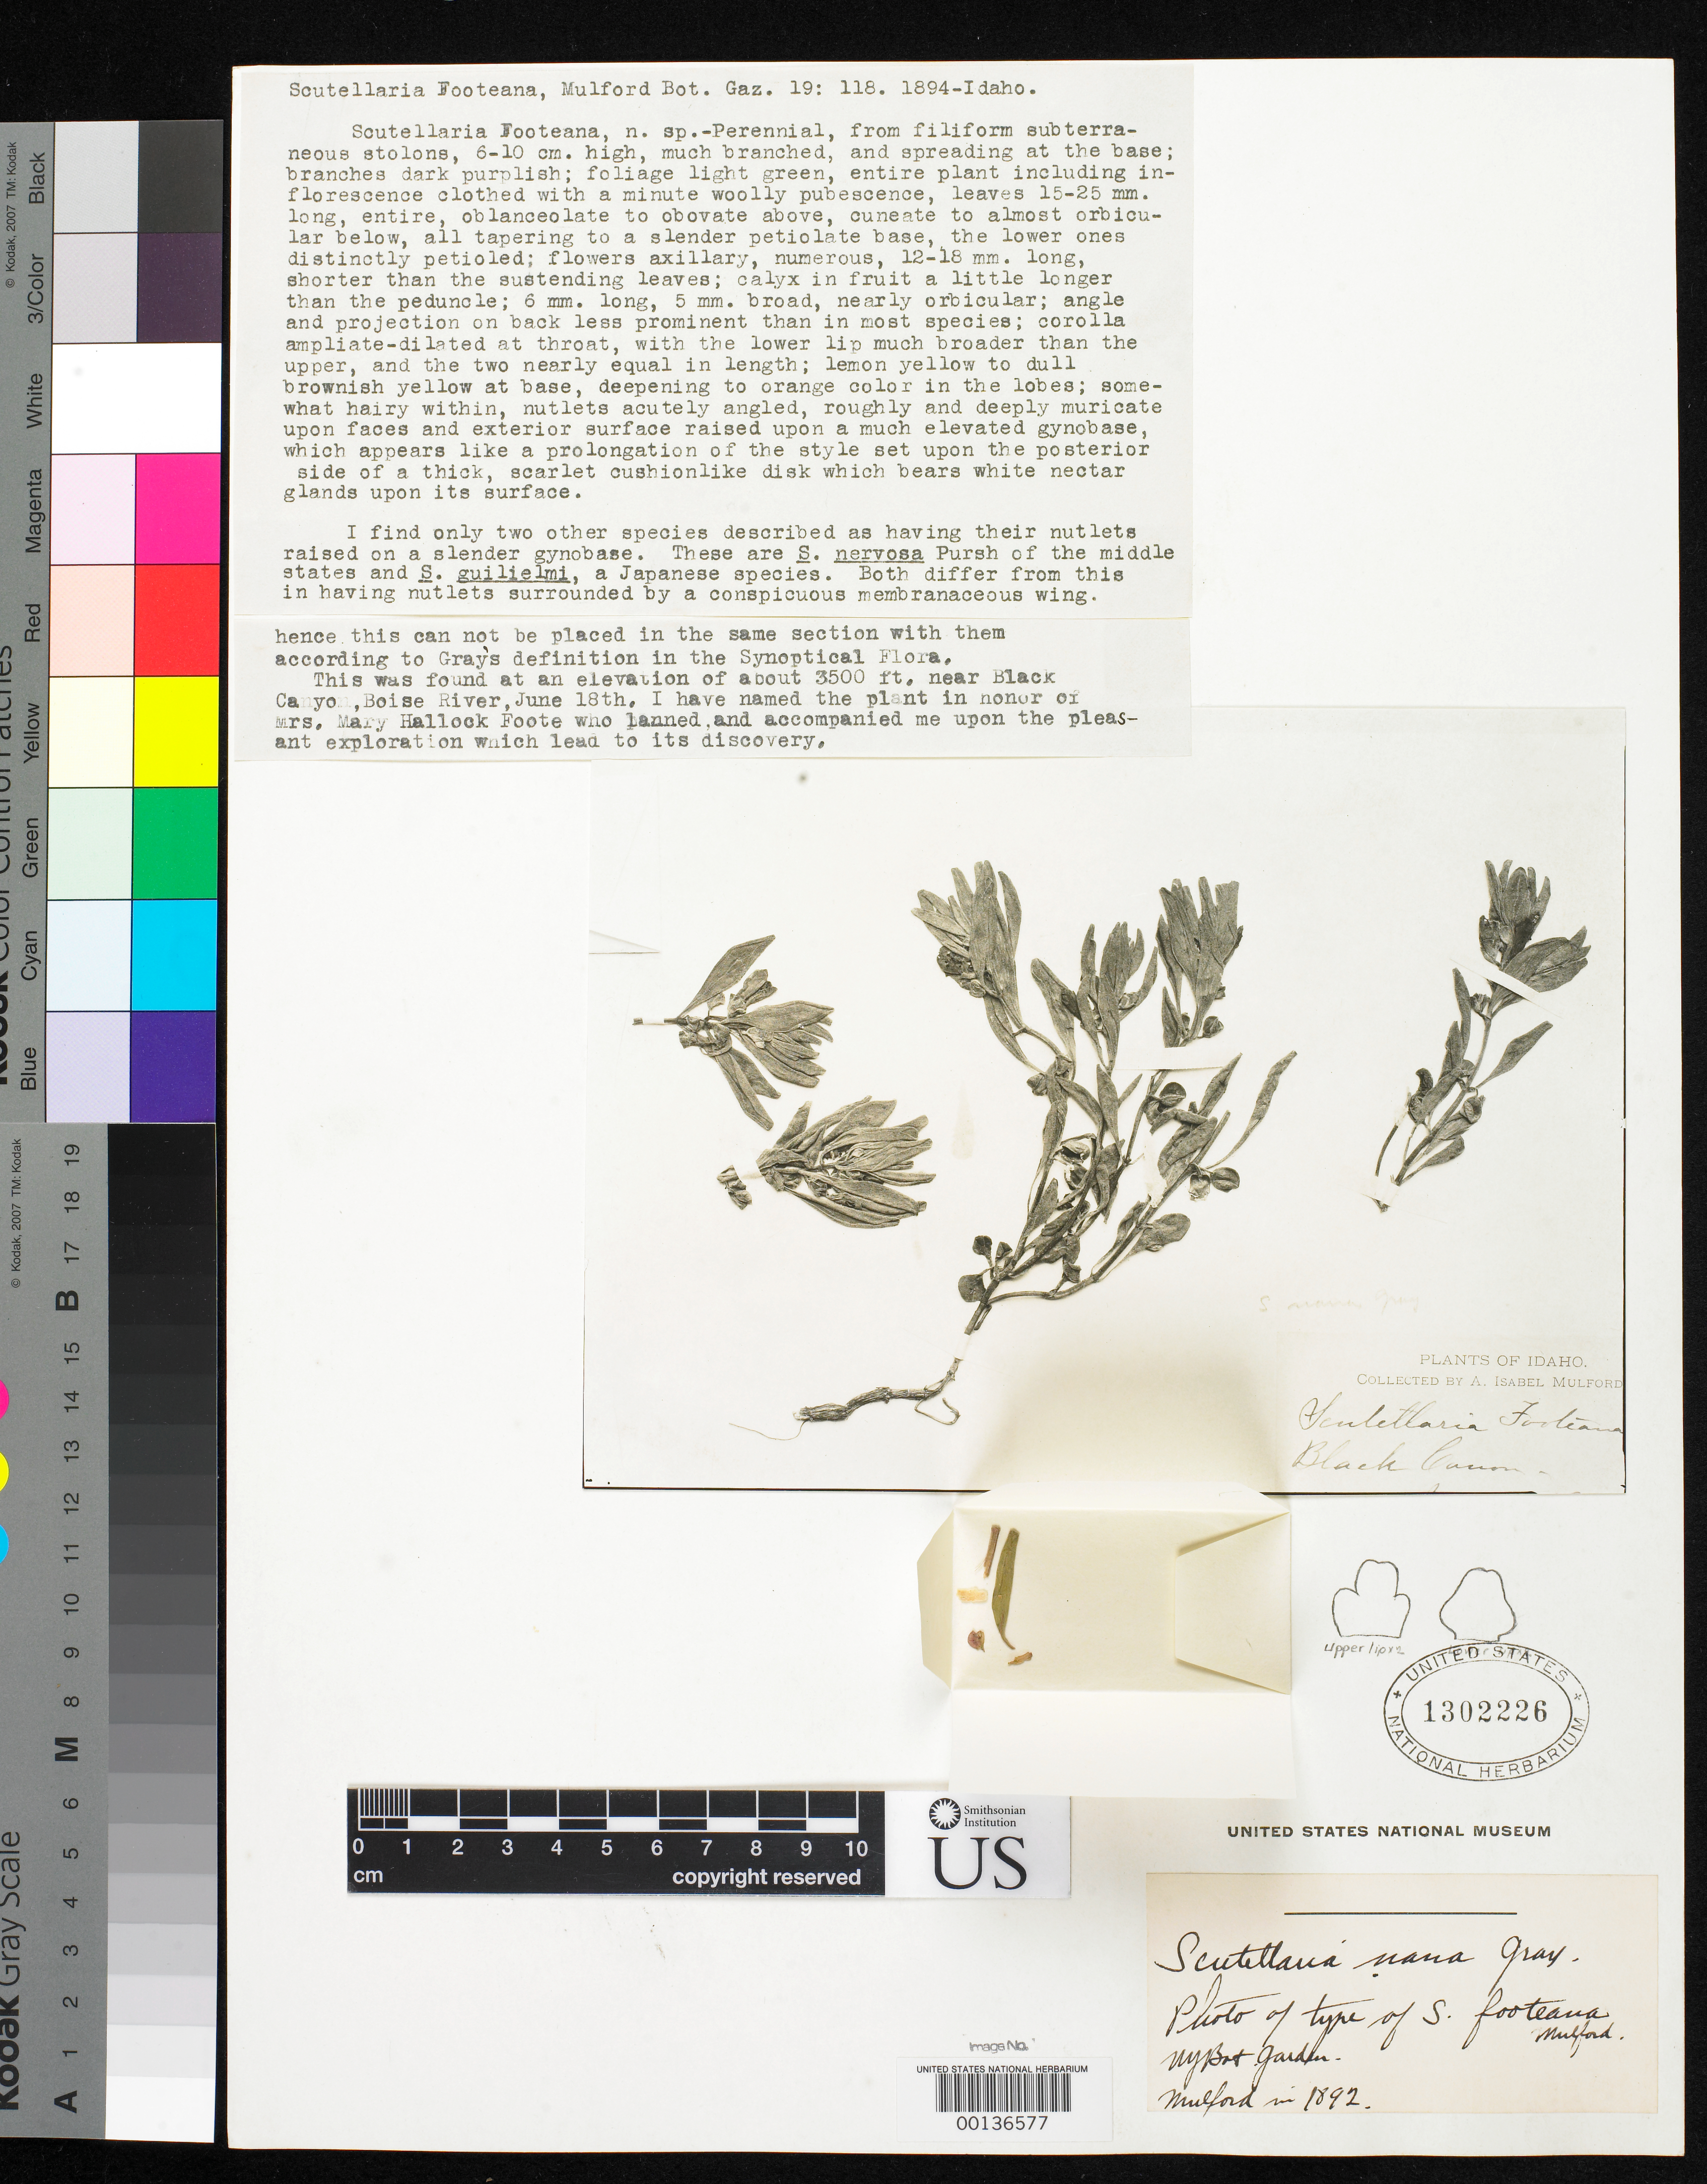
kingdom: Plantae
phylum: Tracheophyta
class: Magnoliopsida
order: Lamiales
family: Lamiaceae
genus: Scutellaria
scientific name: Scutellaria footeana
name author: Mulford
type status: Type Fragment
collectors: A. Mulford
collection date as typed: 18 Jun 1892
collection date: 1892-06-18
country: United States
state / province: Idaho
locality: Near Black Canyon, Boise River.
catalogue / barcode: US 1302226